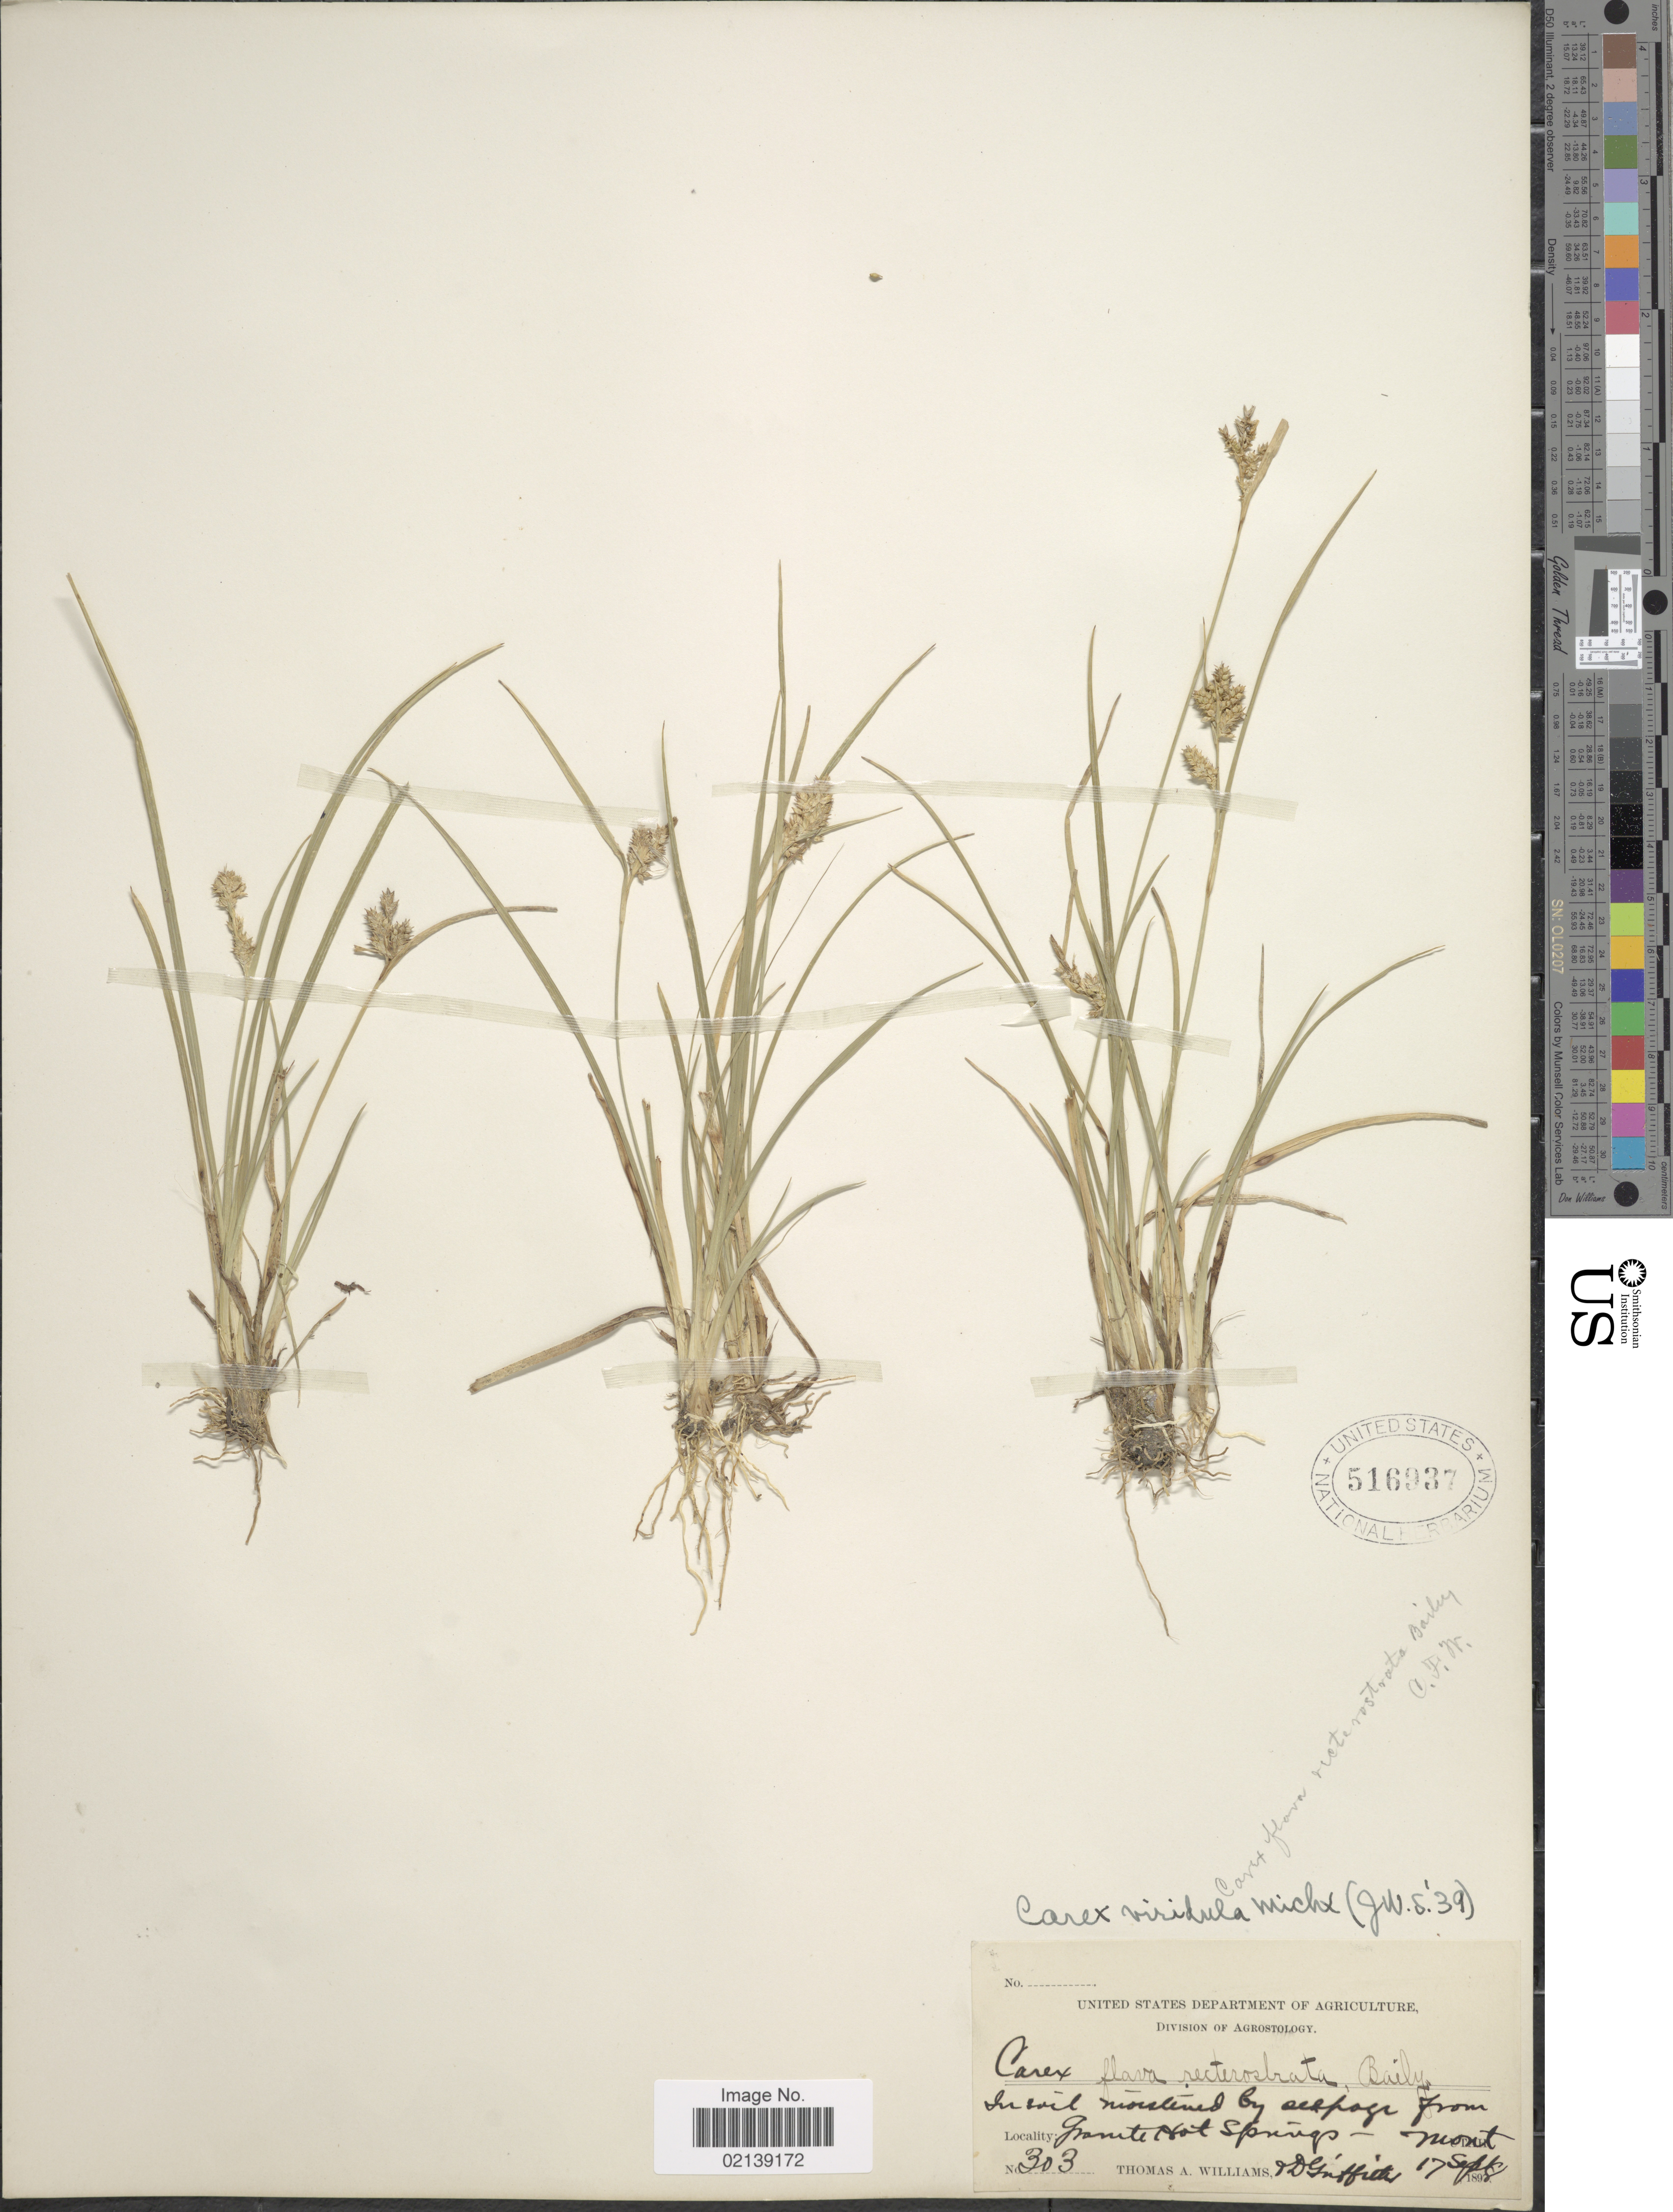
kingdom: Plantae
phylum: Tracheophyta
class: Liliopsida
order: Poales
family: Cyperaceae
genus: Carex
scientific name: Carex oederi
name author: Retz.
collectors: T. A. Williams & D. Griffiths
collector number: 303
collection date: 1898-09-17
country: United States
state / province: Montana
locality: Granite Hot Springs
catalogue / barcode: US 516937